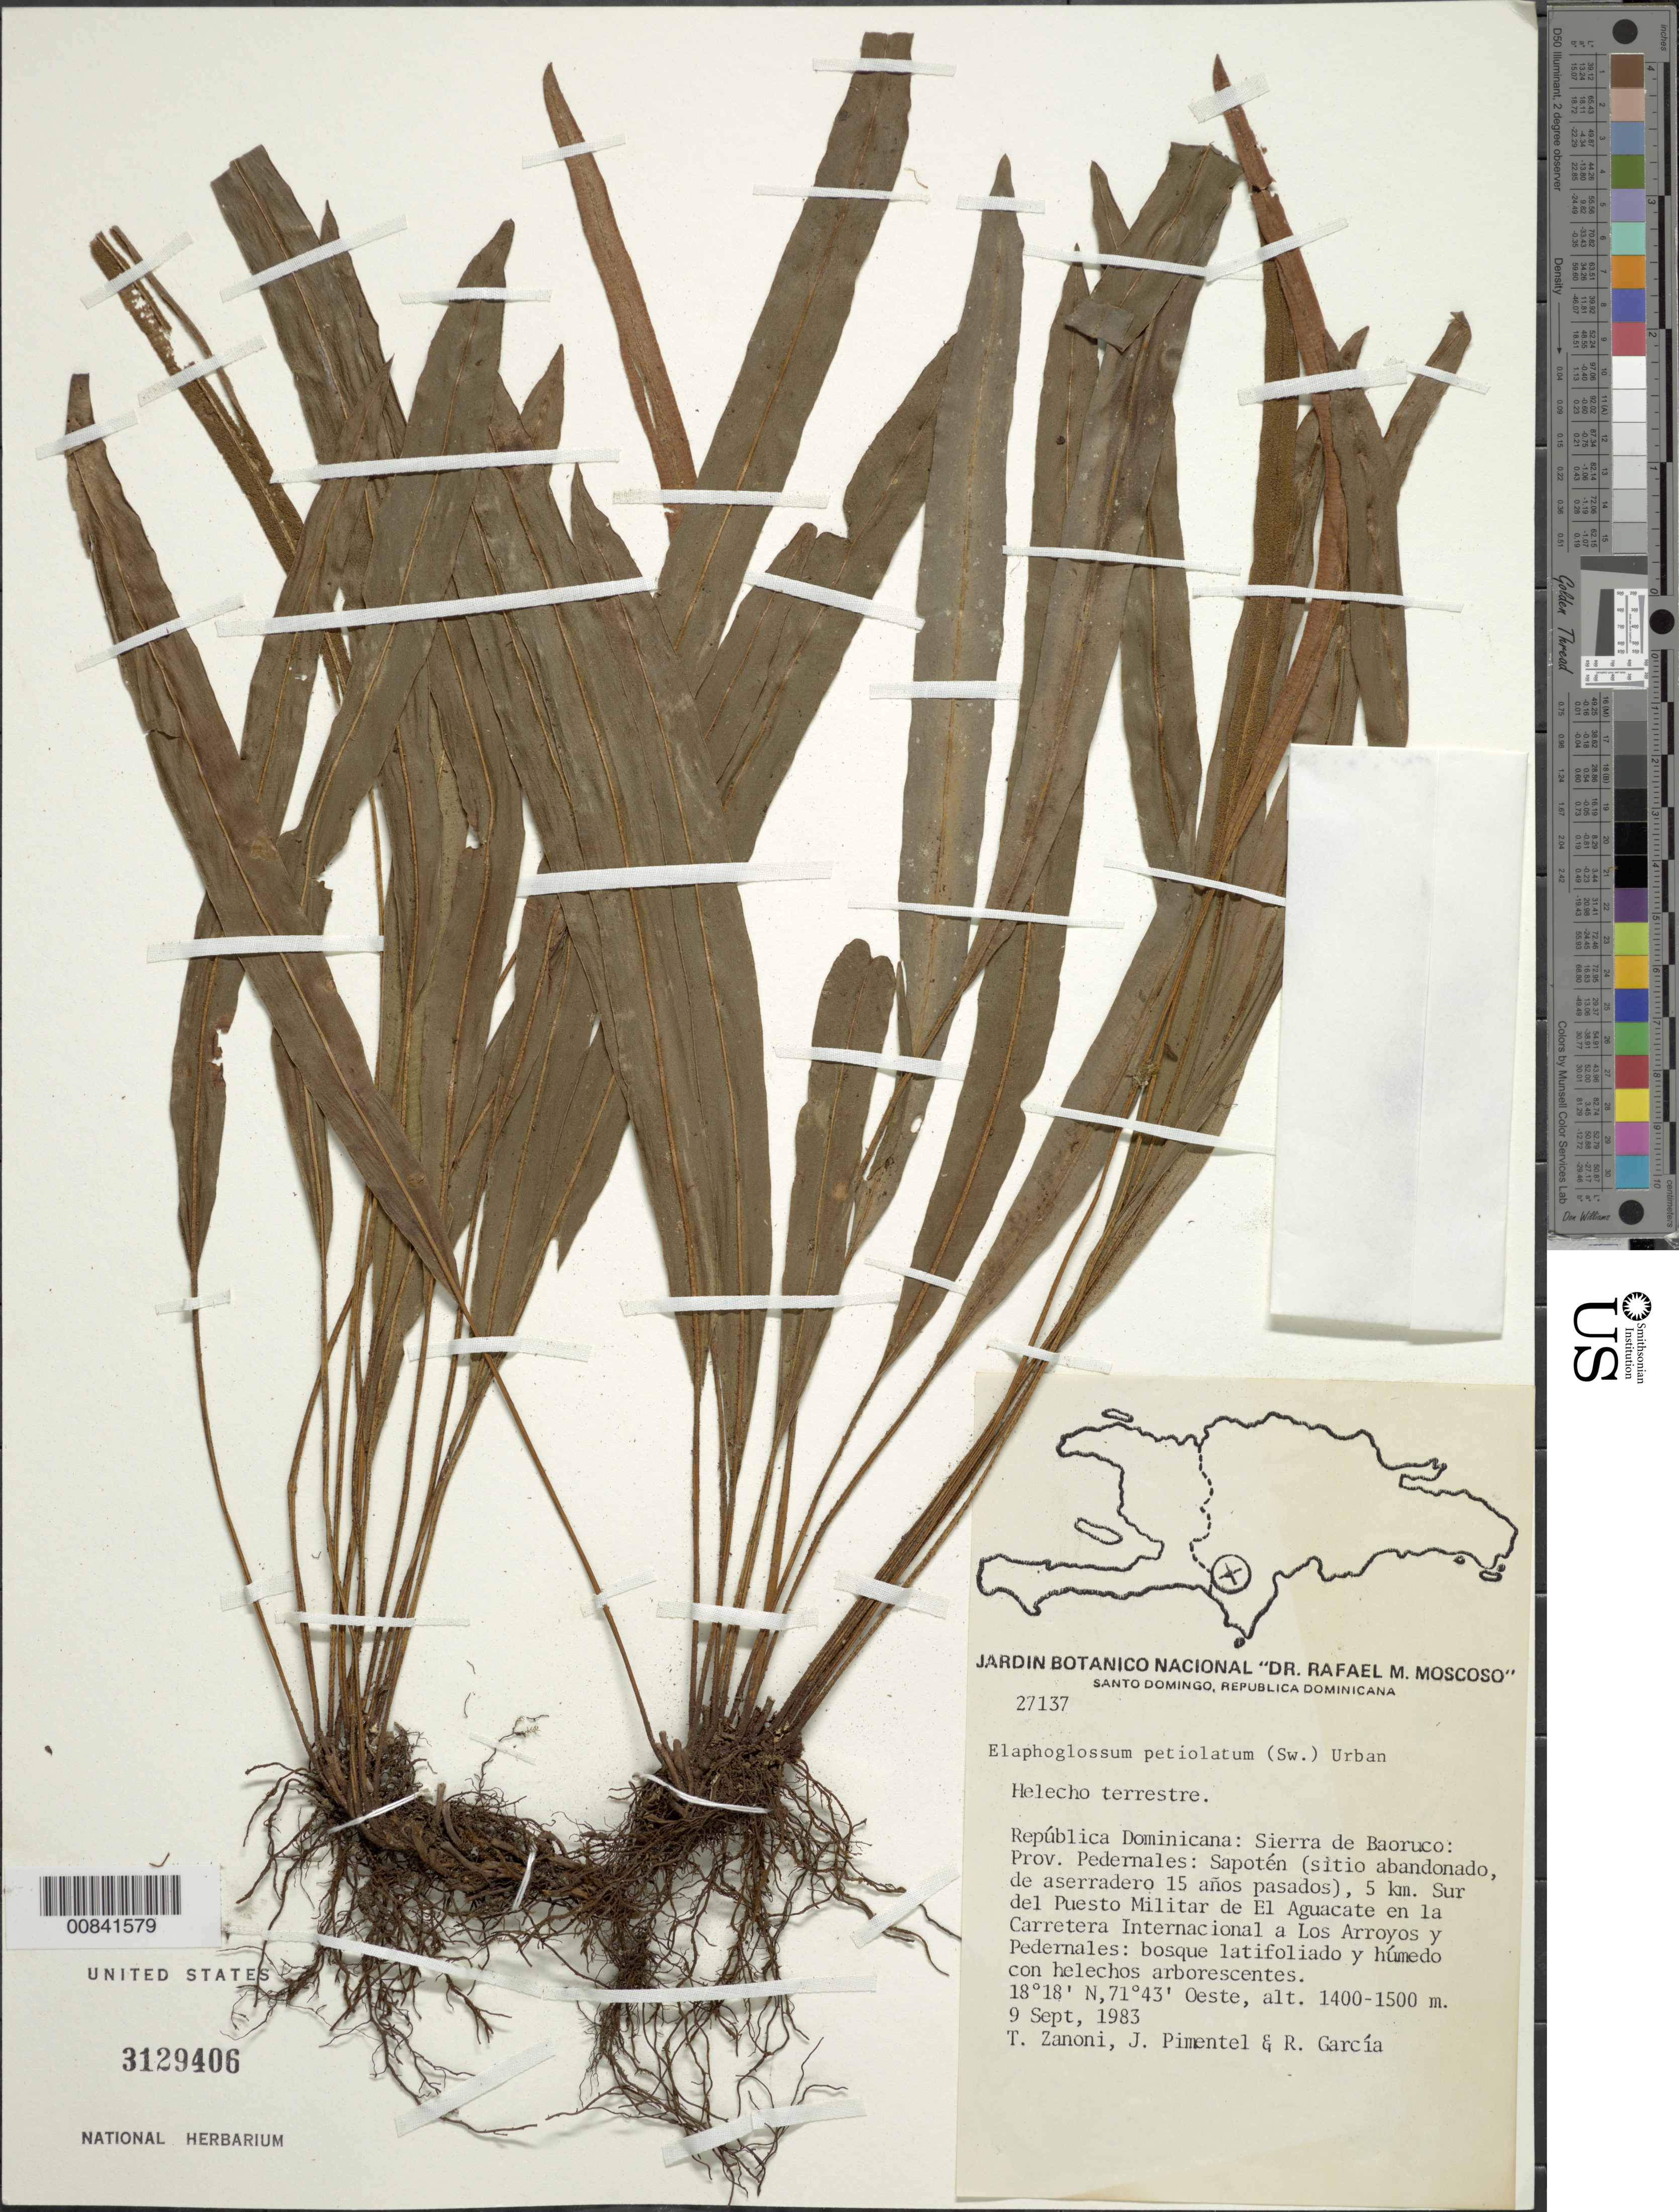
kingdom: Plantae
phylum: Tracheophyta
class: Polypodiopsida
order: Polypodiales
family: Dryopteridaceae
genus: Elaphoglossum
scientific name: Elaphoglossum peltatum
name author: (Sw.) Urb.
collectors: T. A. Zanoni, J. Pimentel & R. G. García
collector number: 27137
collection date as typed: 09 Sep 1983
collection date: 1983-09-09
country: Dominican Republic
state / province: Pedernales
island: Hispaniola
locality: Sierra de Baoruco, Sapotén, 5 km S del Puesto Militar de El Aguacate, Carretera Internacional a Los Arroyos y Pedernales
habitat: Bosque latifoliado y húmedo con helechos arborescentes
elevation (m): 1400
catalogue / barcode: US 3129406